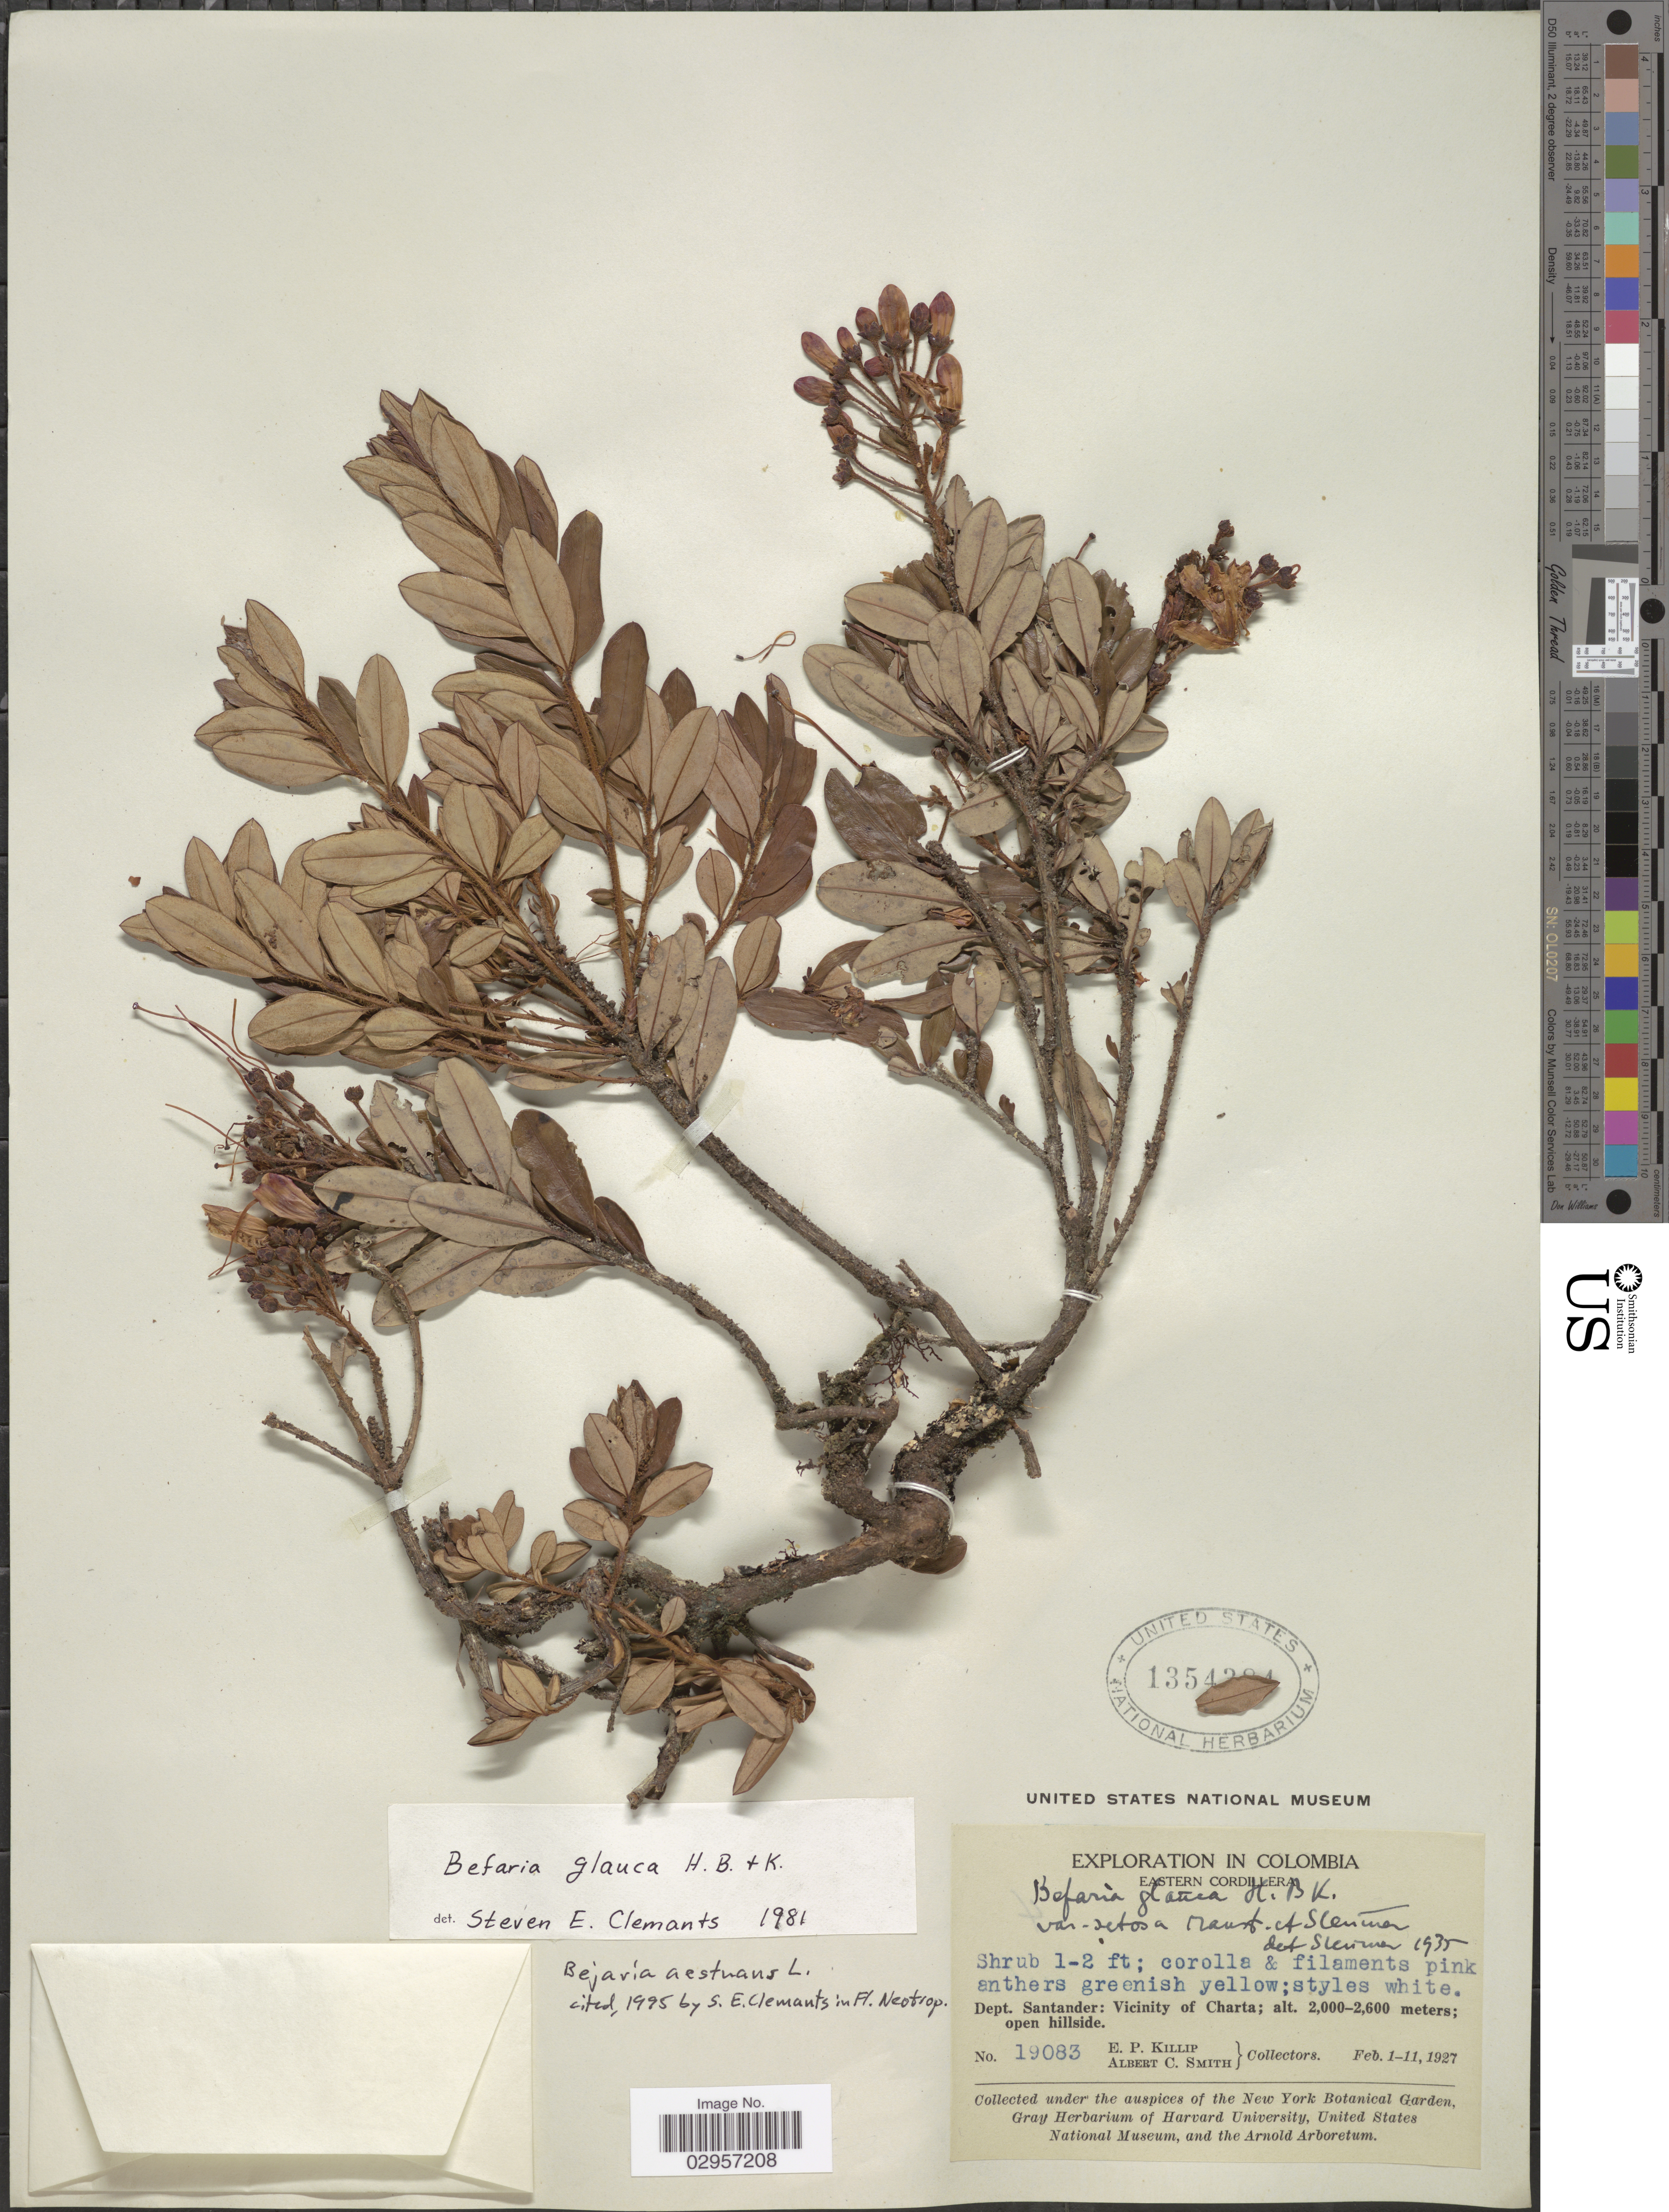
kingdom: Plantae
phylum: Tracheophyta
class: Magnoliopsida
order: Ericales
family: Ericaceae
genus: Befaria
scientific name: Befaria aestuans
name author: Mutis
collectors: E. P. Killip & A. C. Smith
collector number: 19083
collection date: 1927-02-01/1927-02-11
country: Colombia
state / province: Santander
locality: Eastern Cordillera. Dept. Santander: Vicinity of Charta.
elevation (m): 2000